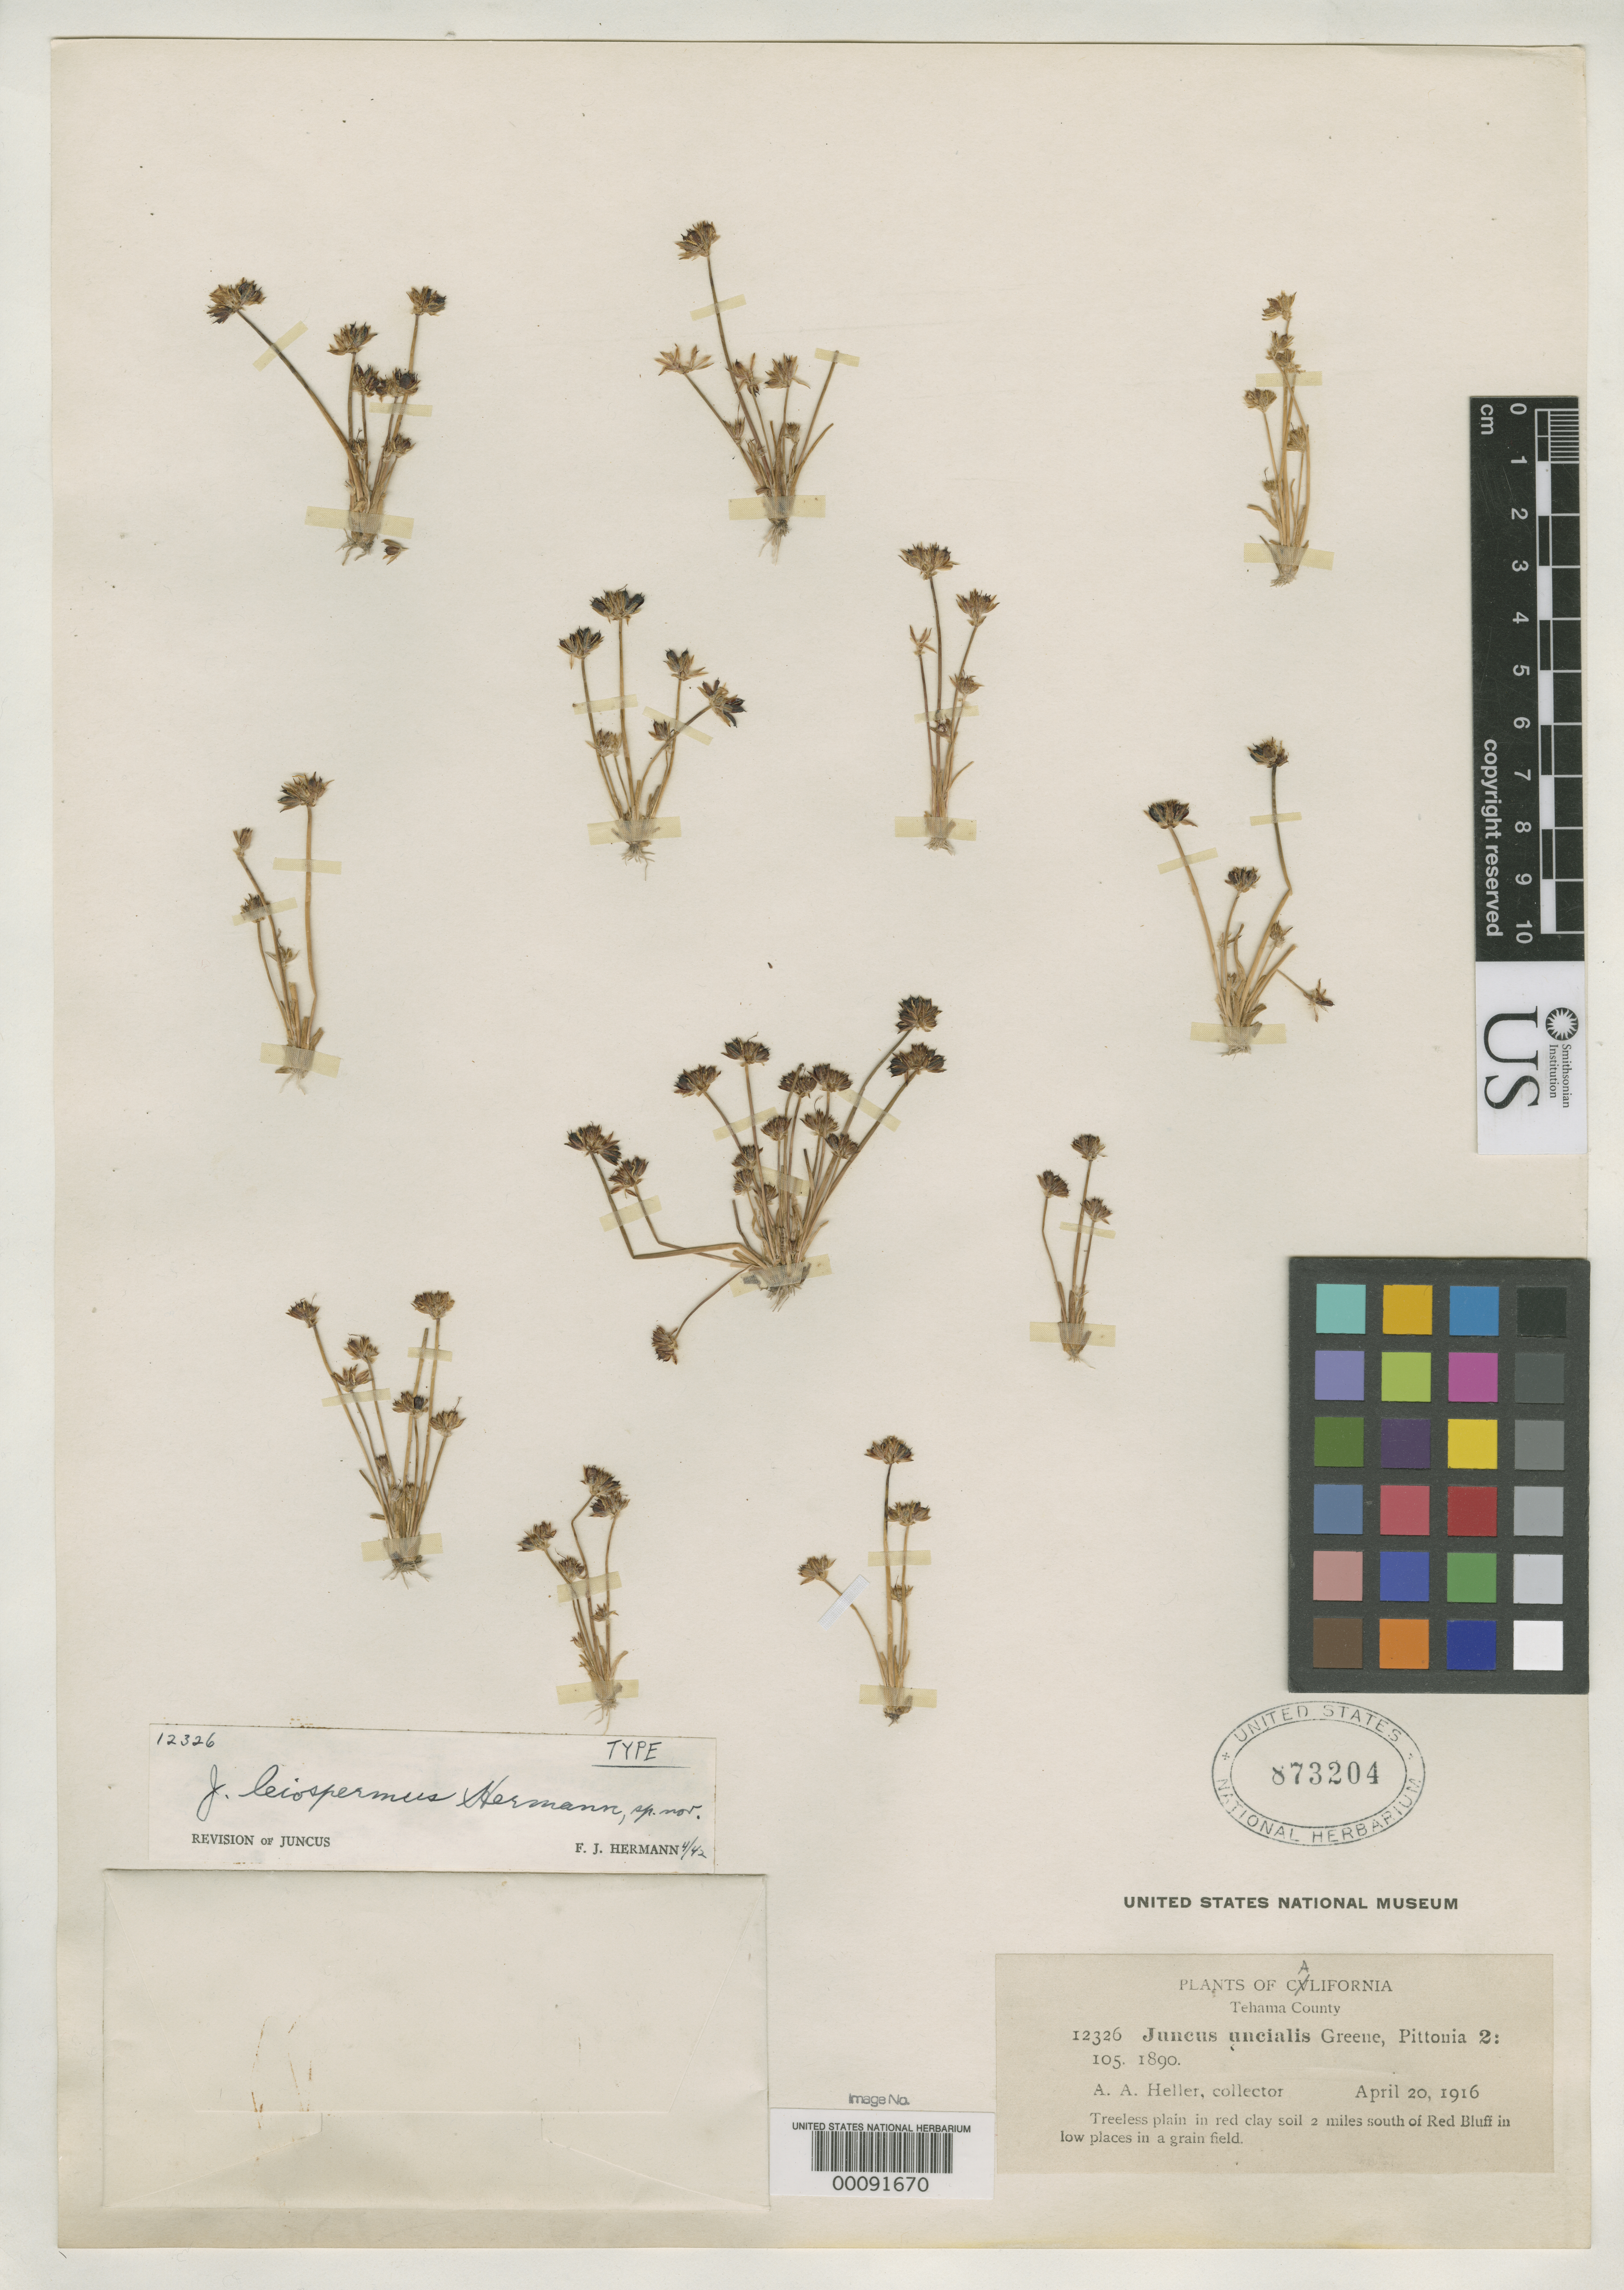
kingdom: Plantae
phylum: Tracheophyta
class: Liliopsida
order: Poales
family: Juncaceae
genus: Juncus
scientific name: Juncus leiospermus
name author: F.J. Herm.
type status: Holotype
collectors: A. A. Heller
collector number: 12326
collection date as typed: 20 Apr 1916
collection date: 1916-04-20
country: United States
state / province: California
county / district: Tehama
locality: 2 mi S of Red Bluff.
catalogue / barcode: US 873204